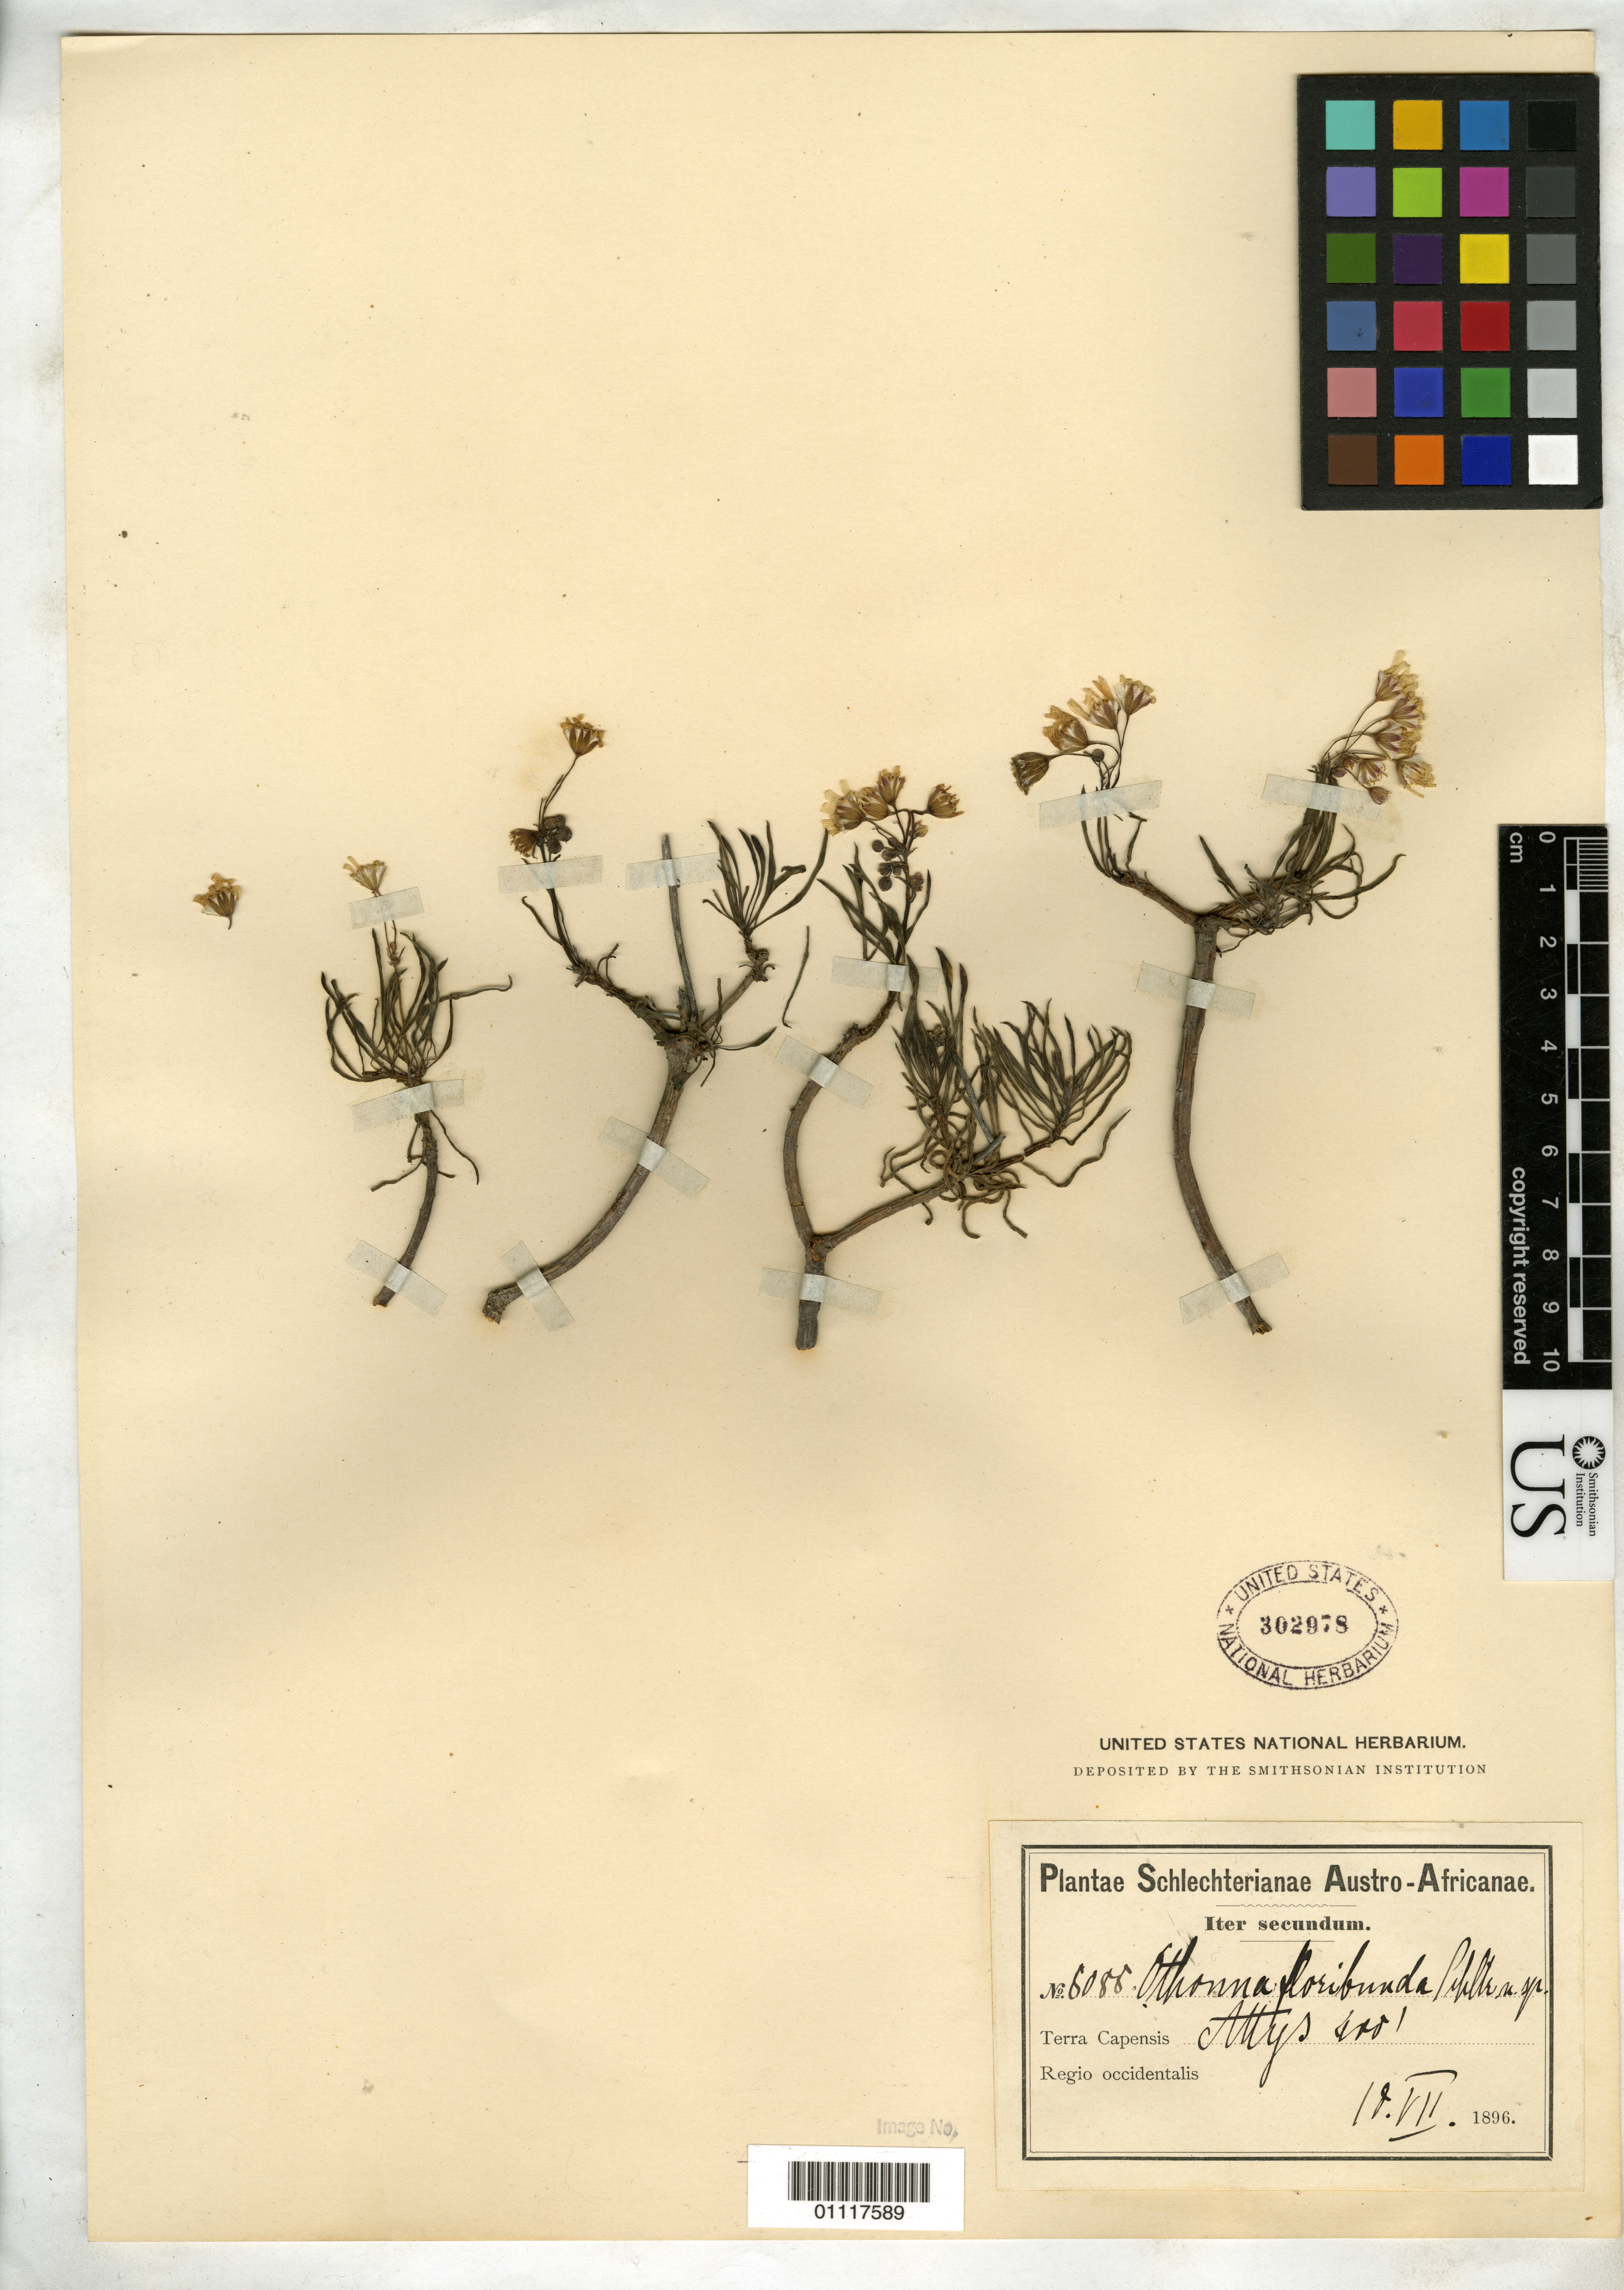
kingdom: Plantae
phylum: Tracheophyta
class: Magnoliopsida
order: Asterales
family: Asteraceae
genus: Othonna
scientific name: Othonna floribunda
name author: Schltr.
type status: Syntype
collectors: F. R. R. Schlechter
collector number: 8088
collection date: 1896-07-10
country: South Africa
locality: Attys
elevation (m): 122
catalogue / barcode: US 302978